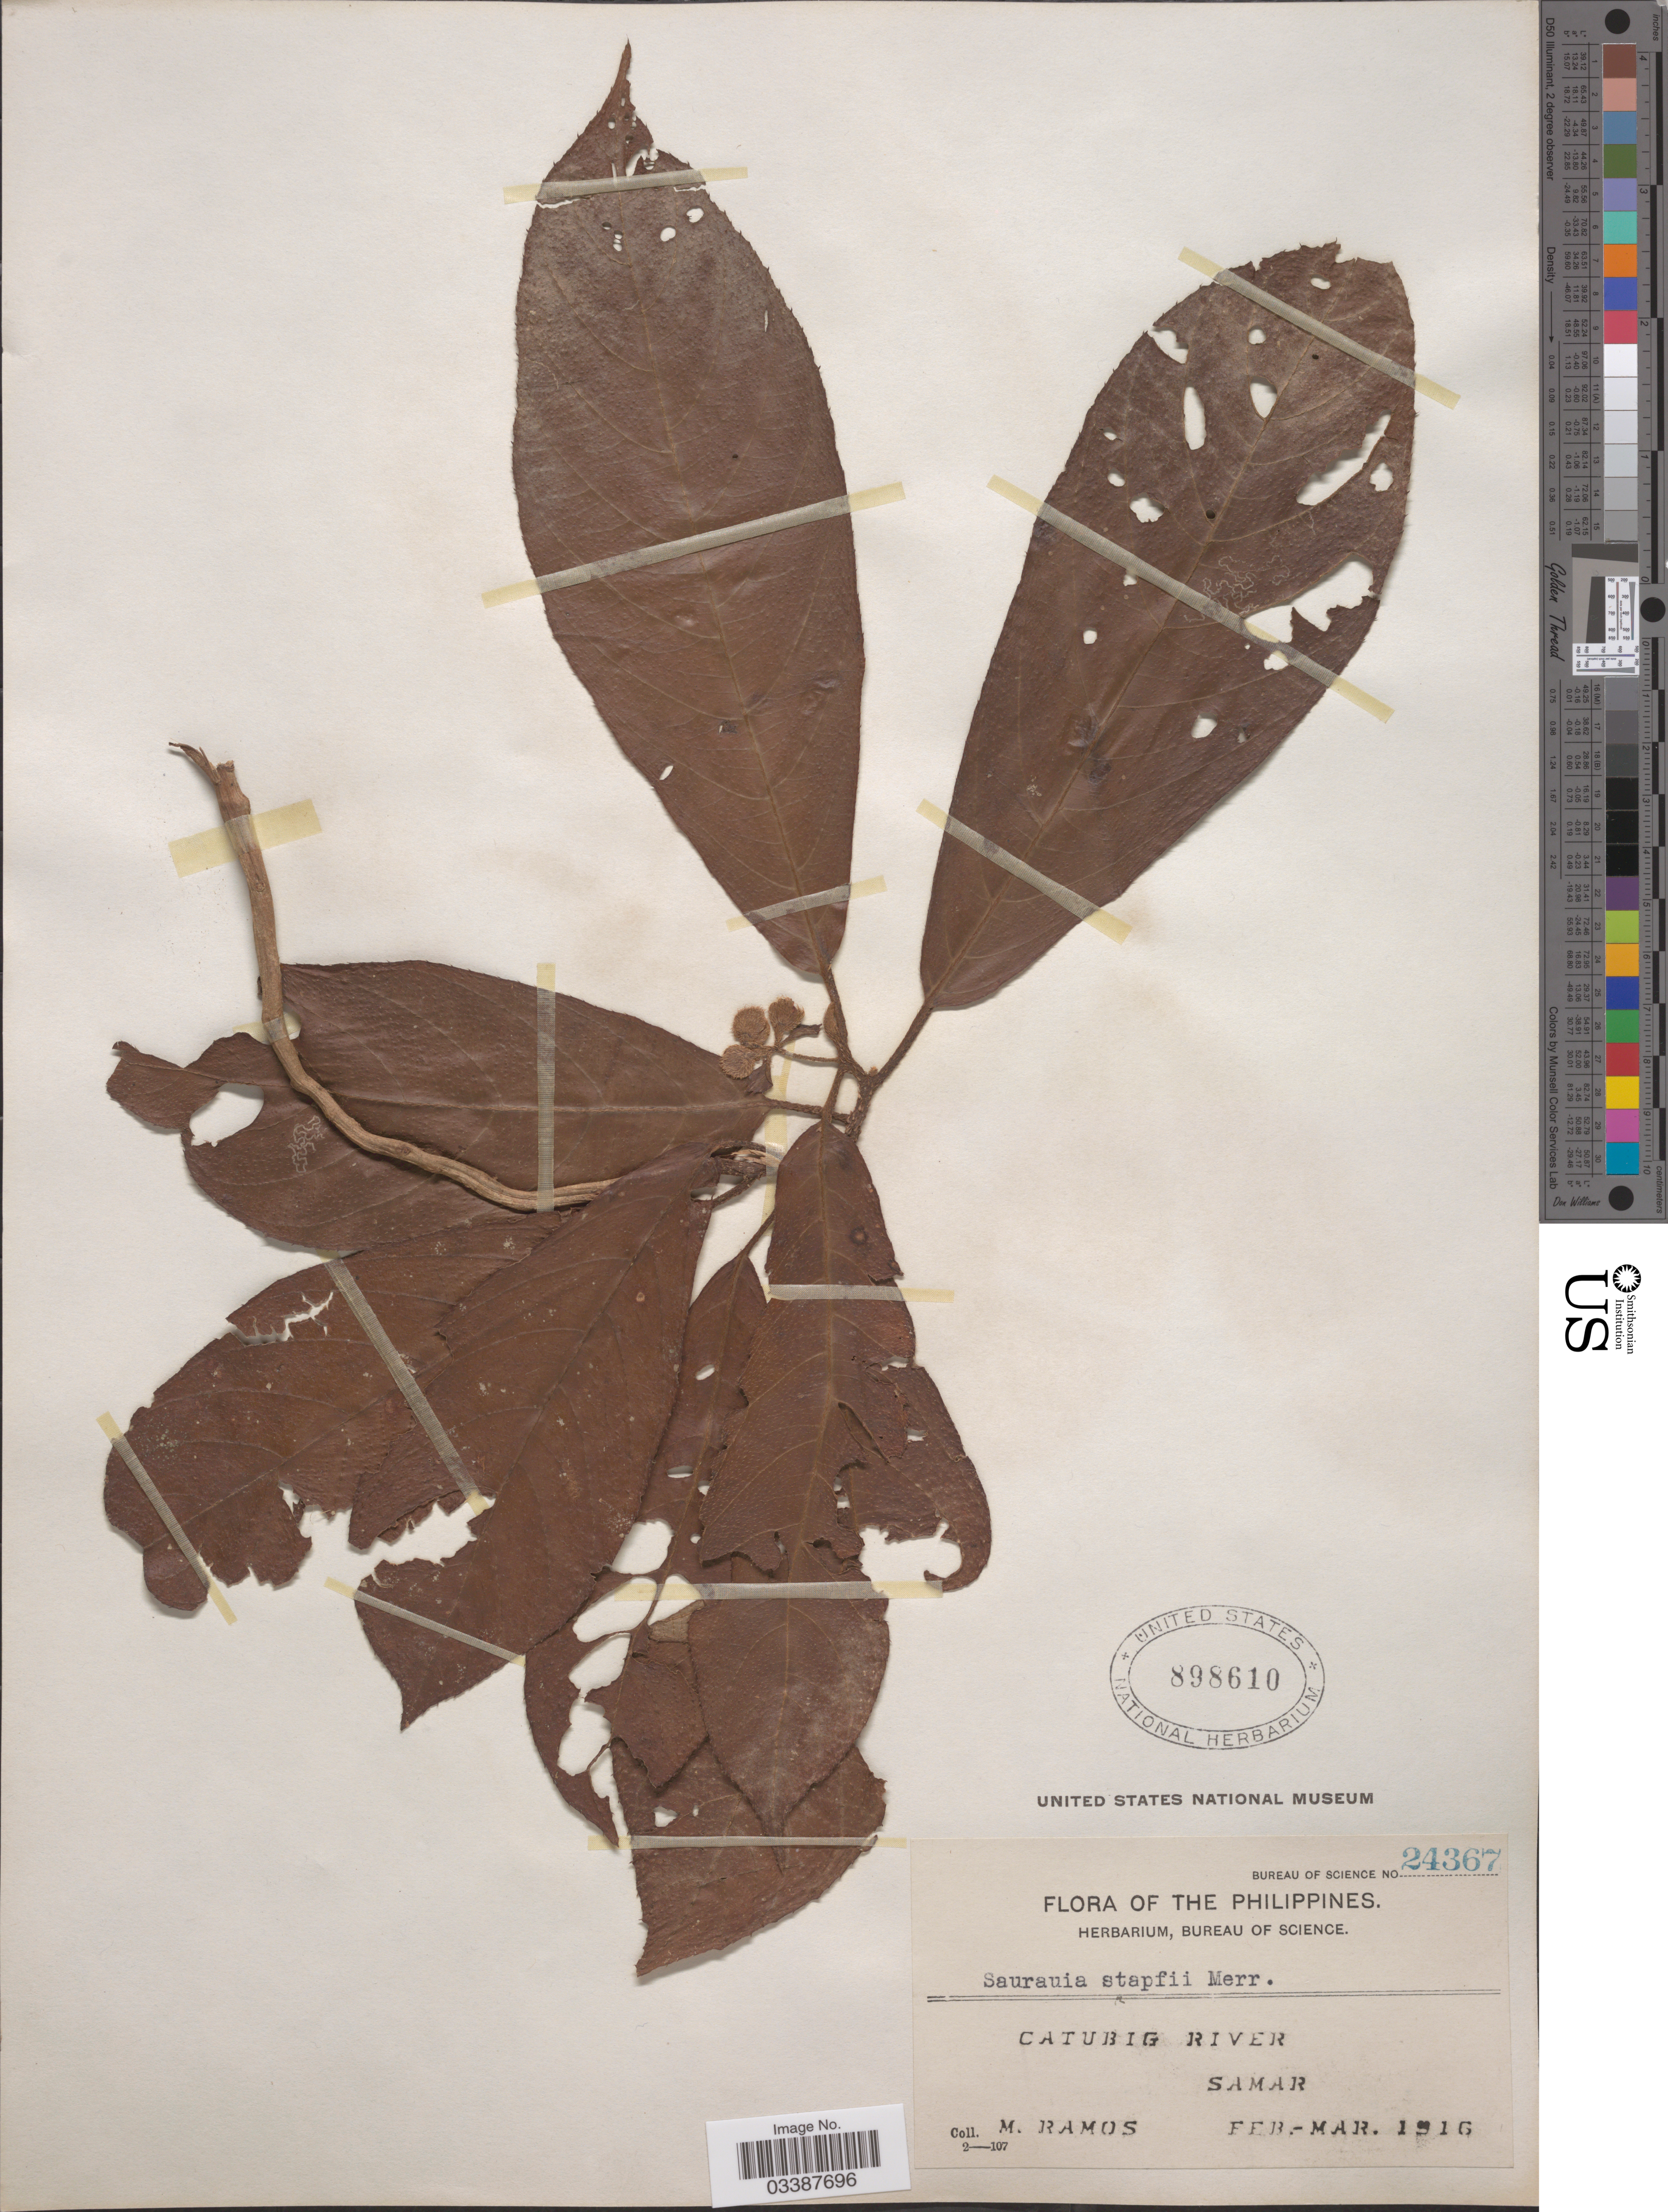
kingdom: Plantae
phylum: Tracheophyta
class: Magnoliopsida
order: Ericales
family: Actinidiaceae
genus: Saurauia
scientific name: Saurauia stapfii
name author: Merr.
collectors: M. Ramos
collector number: Bureau of Science 24367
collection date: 1916-02/1916-03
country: Philippines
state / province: Eastern Visayas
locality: Catubig River, Samar.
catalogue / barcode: US 898610